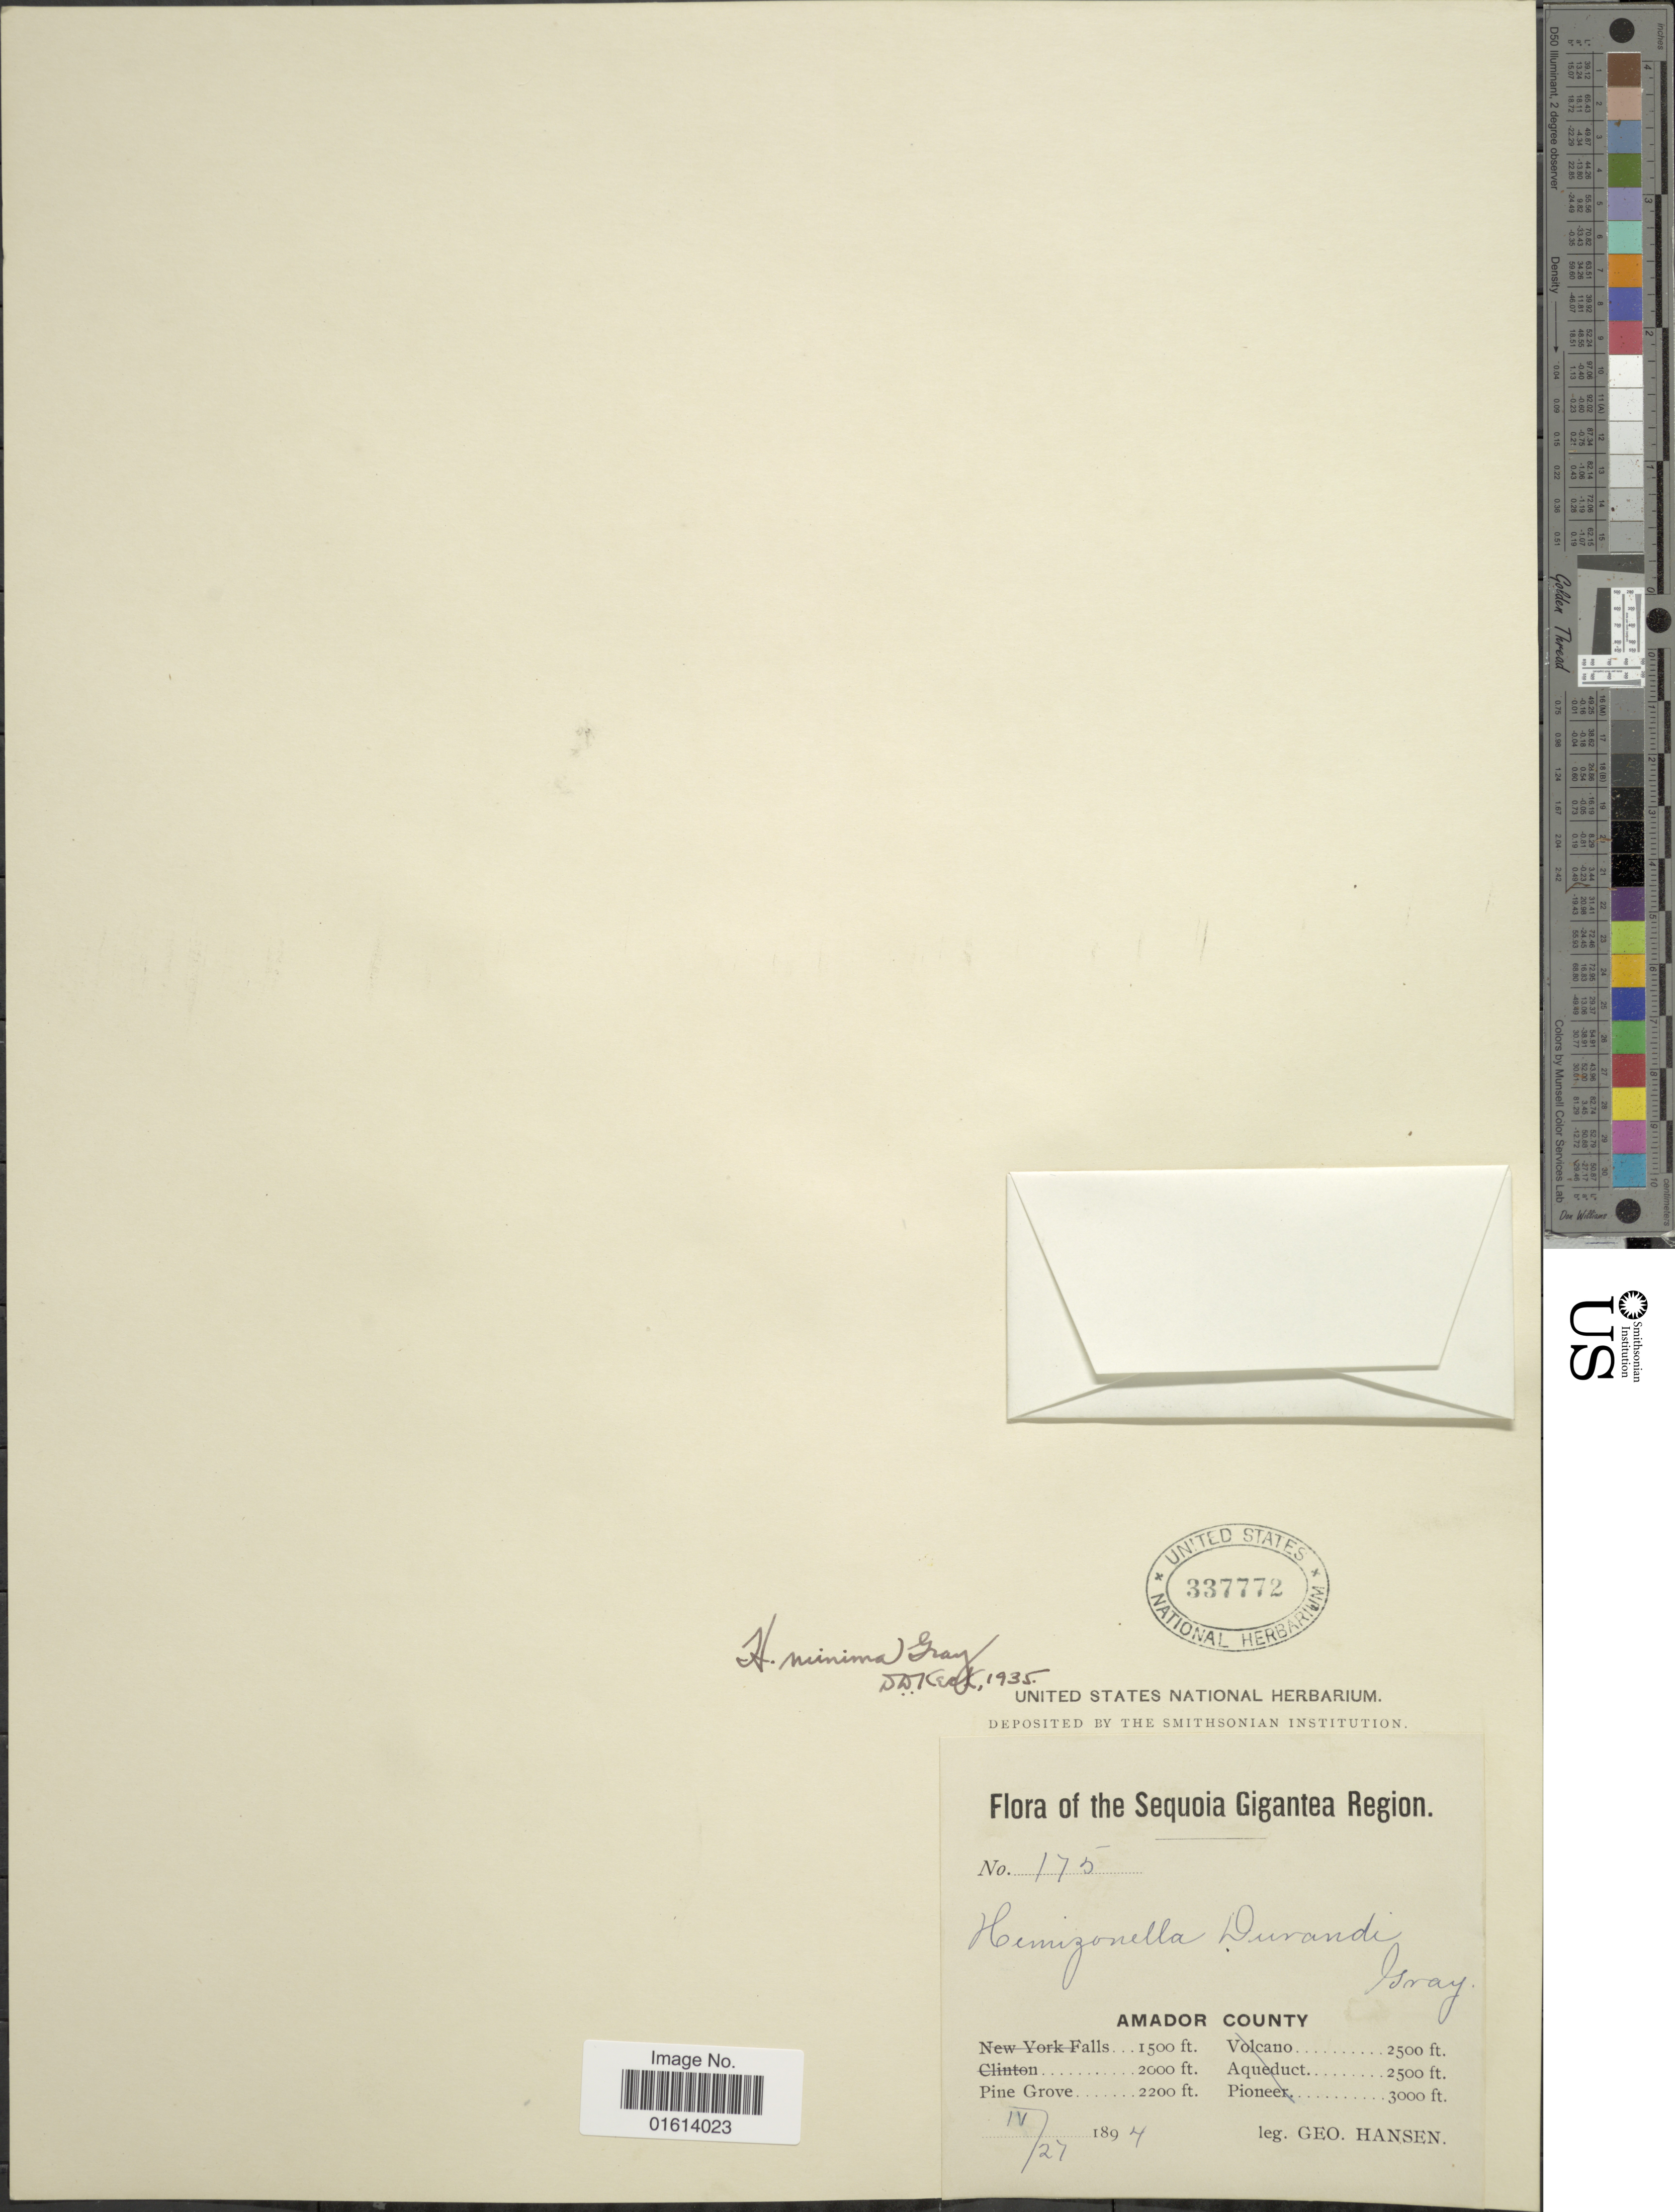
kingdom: Plantae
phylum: Tracheophyta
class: Magnoliopsida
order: Asterales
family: Asteraceae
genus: Hemizonella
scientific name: Hemizonella minima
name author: (A. Gray) A. Gray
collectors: G. Hansen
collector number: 175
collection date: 1894-04-27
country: United States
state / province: California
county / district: Amador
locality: Sequoia Gigantea Region, Amador County, Pine Grove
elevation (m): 671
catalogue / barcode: US 337772